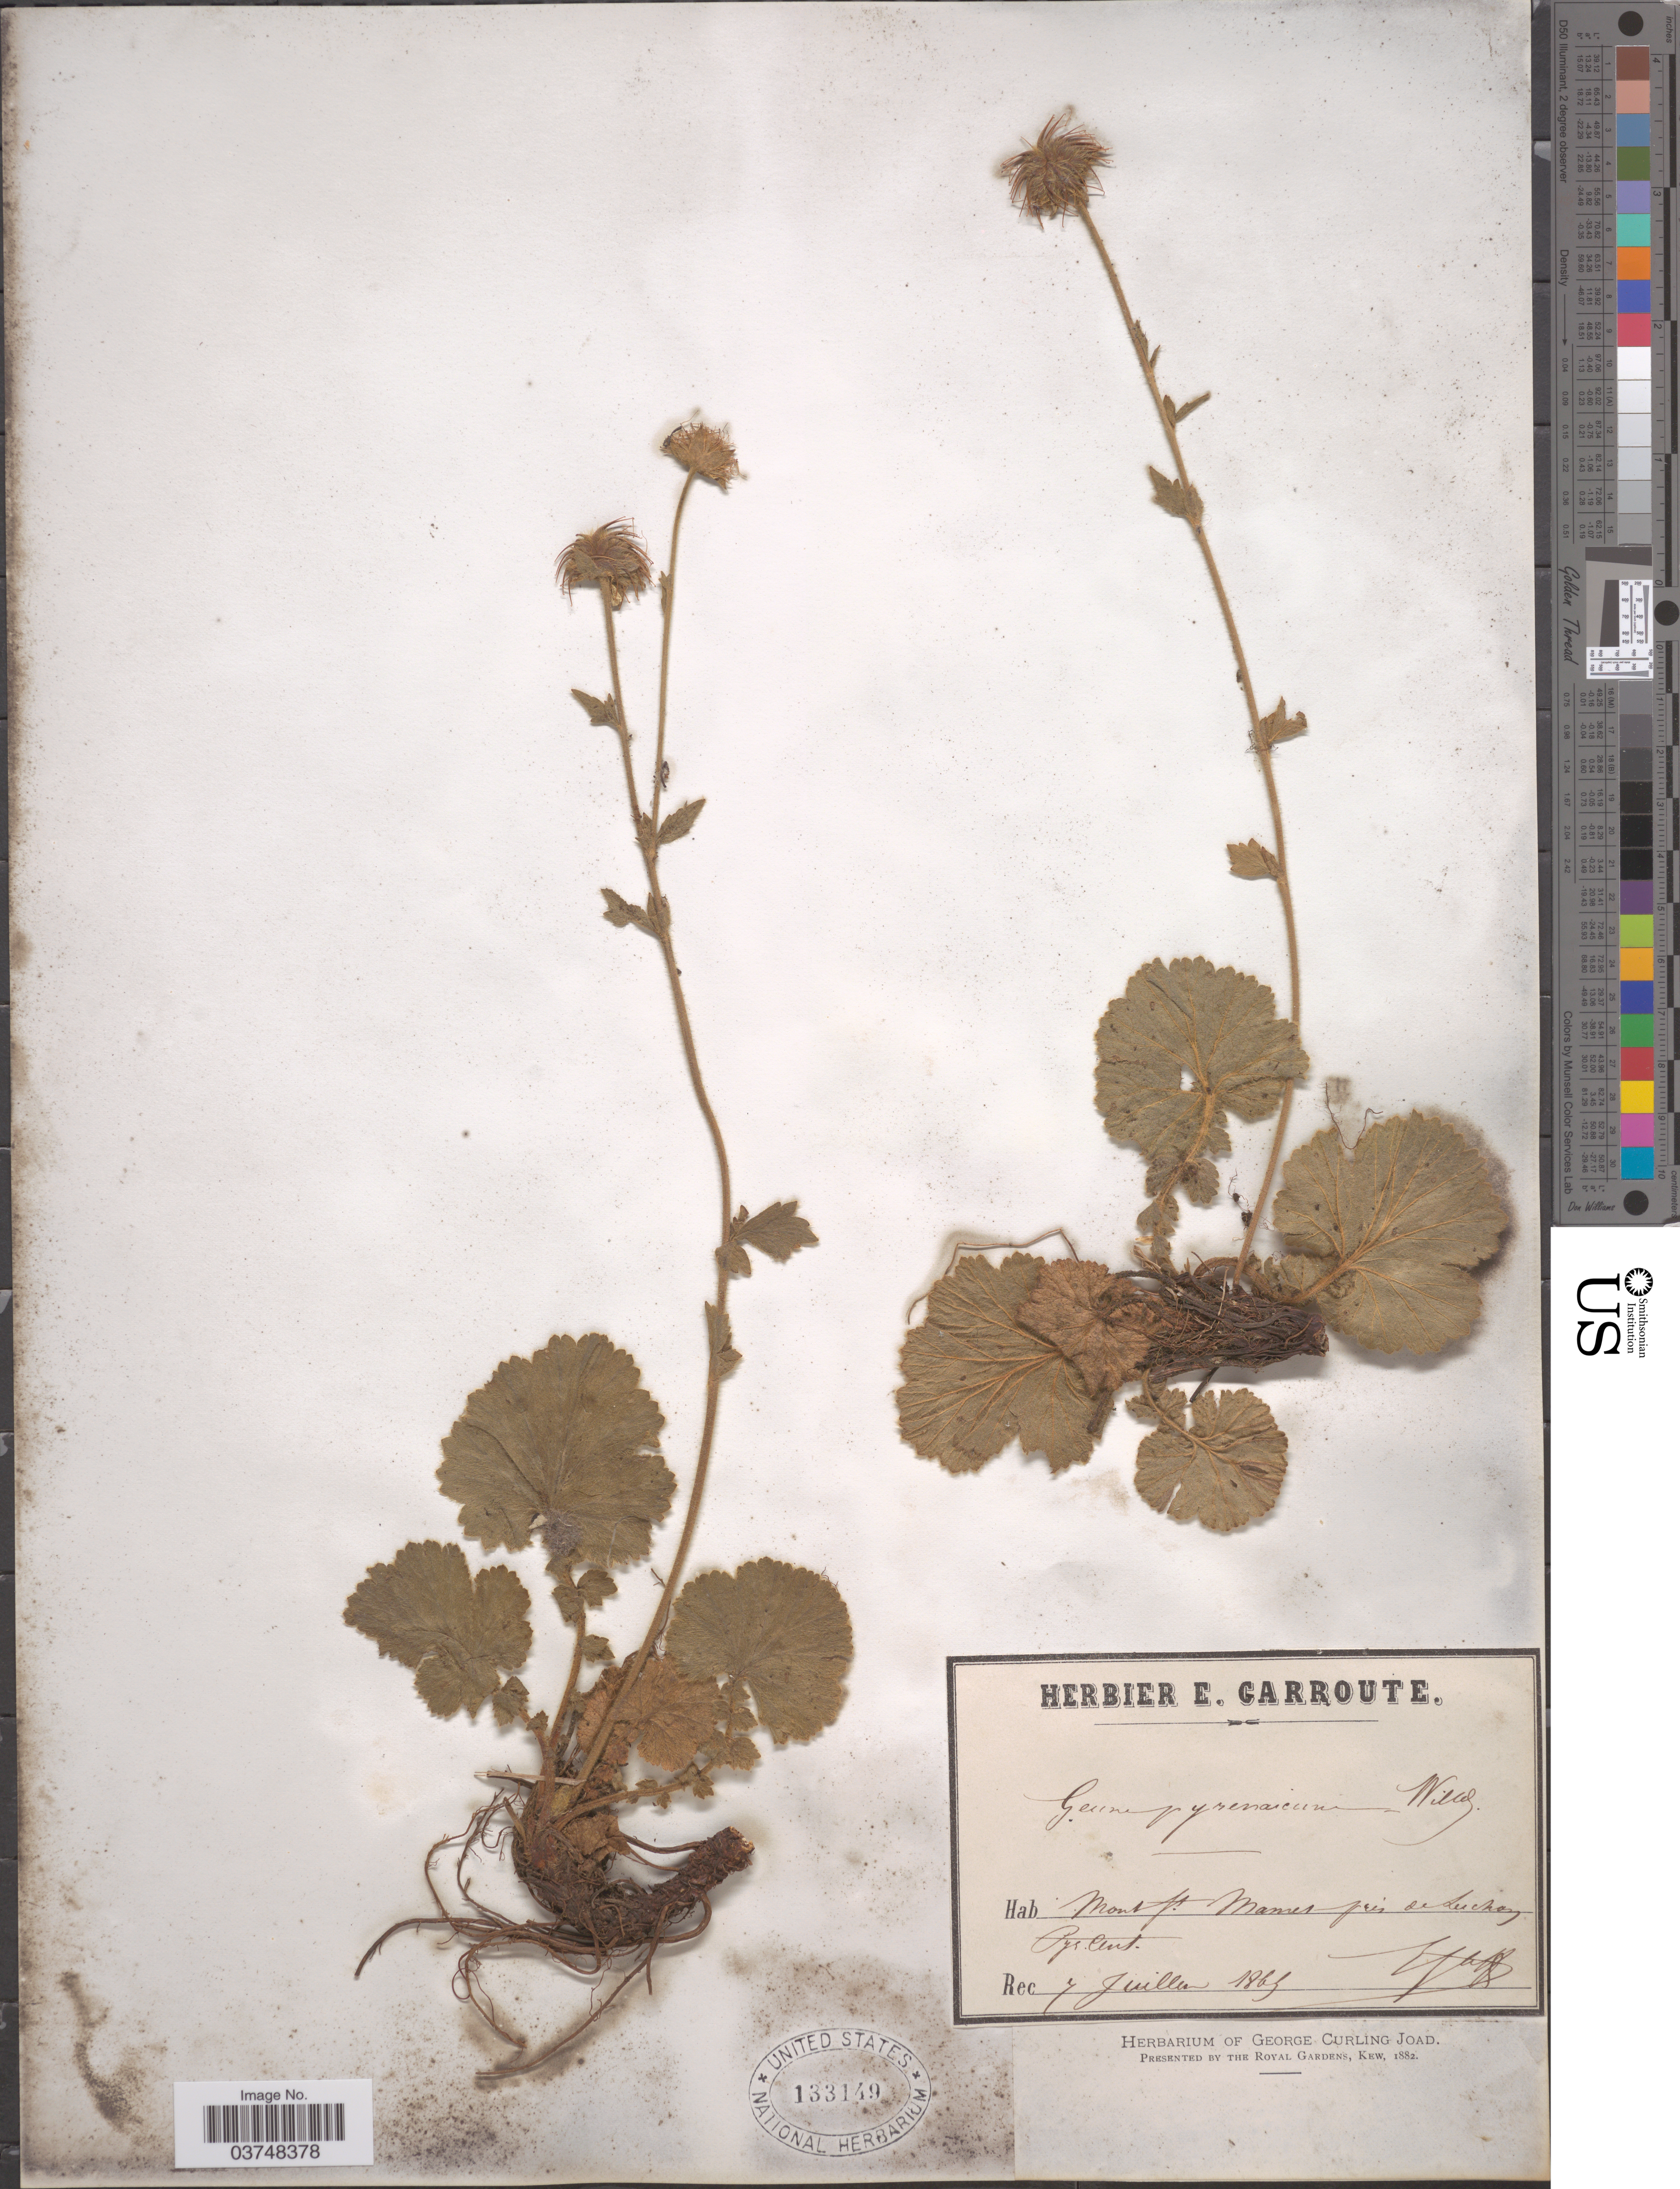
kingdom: Plantae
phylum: Tracheophyta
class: Magnoliopsida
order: Rosales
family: Rosaceae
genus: Geum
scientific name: Geum pyrenaicum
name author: Mill.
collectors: E. Garroute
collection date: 1865-07-07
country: France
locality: Mont. ft. Mames prés de Luchon. Pyr. Cent.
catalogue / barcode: US 133149